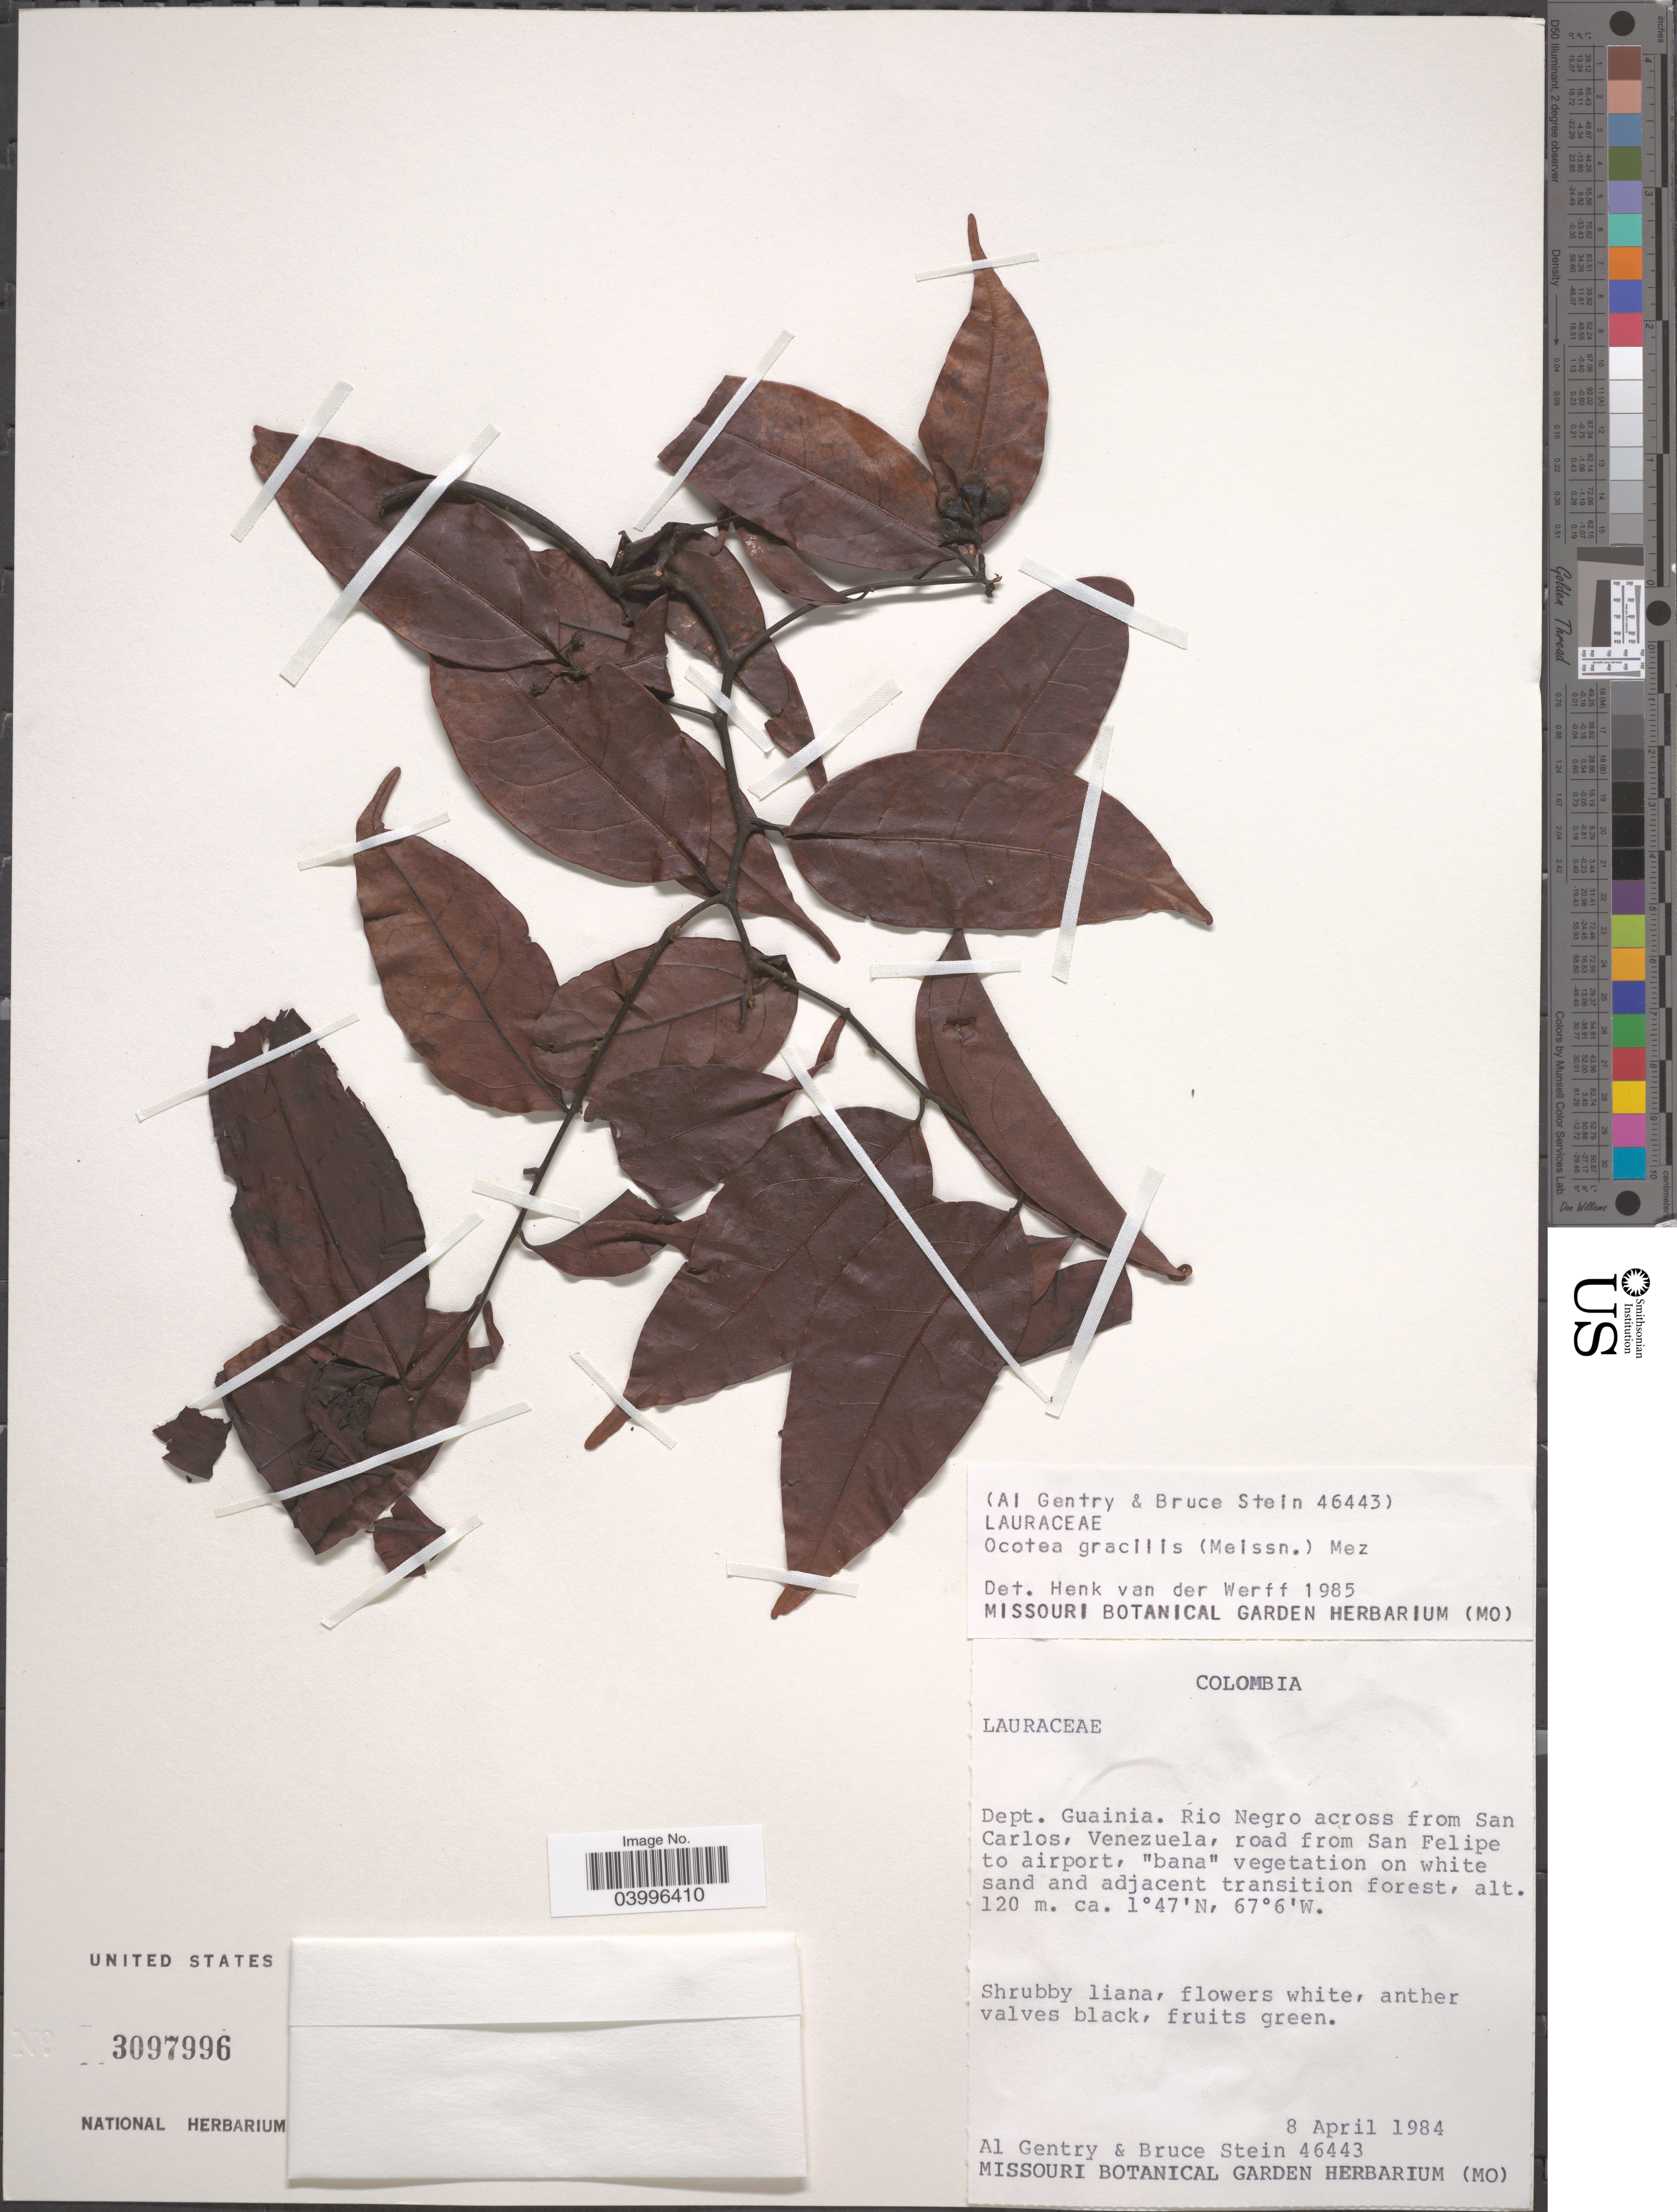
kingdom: Plantae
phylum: Tracheophyta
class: Magnoliopsida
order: Laurales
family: Lauraceae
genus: Ocotea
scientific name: Ocotea gracilis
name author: (Meisn.) Mez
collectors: A. H. Gentry & B. A. Stein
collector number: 46443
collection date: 1984-04-08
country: Colombia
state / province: Guainía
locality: Dept. Guainia. Rio Negro across from San Carlos, Venezuela, road from San Felipe to airport, "bana" vegetation on white sand and adjacent transition forest.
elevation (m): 120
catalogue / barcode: US 3097996